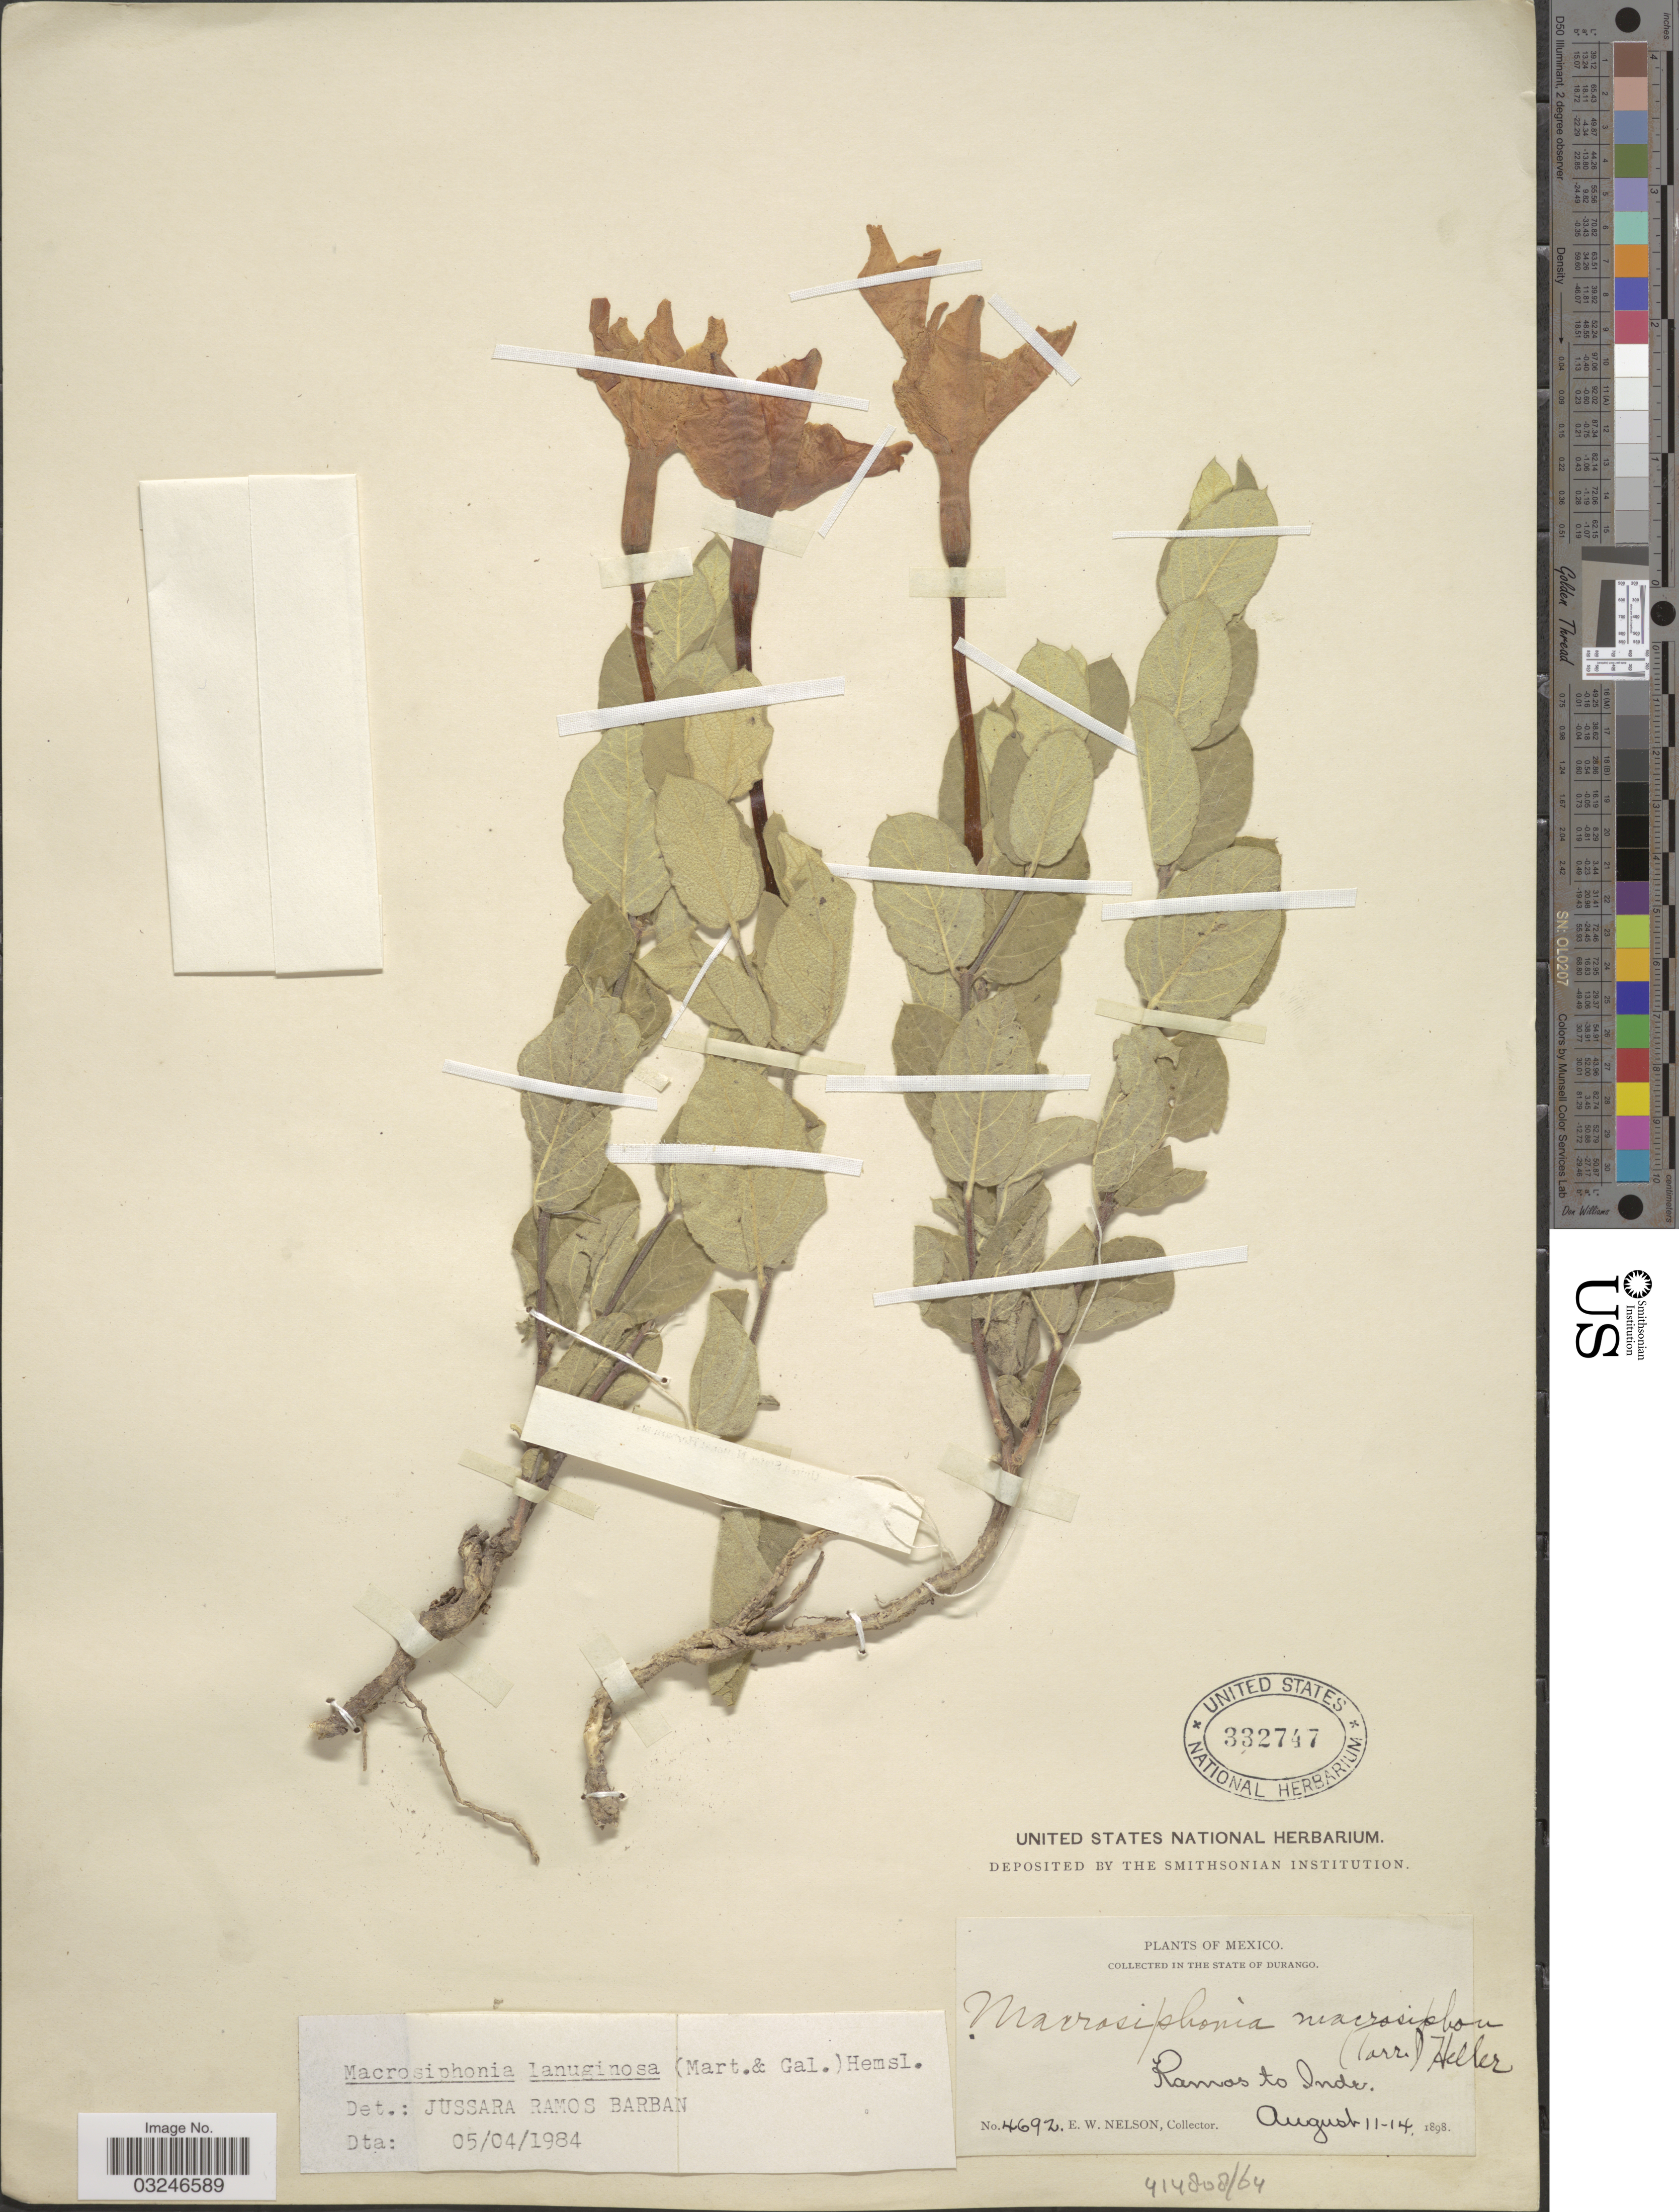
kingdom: Plantae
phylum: Tracheophyta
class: Magnoliopsida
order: Gentianales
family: Apocynaceae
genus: Macrosiphonia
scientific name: Macrosiphonia lanuginosa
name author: (M. Martens & Galeotti) Hemsl.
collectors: E. W. Nelson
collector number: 4692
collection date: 1898-08-11/1898-08-14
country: Mexico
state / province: Durango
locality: In the State of Durango. Ramos to Inde.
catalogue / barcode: US 332747